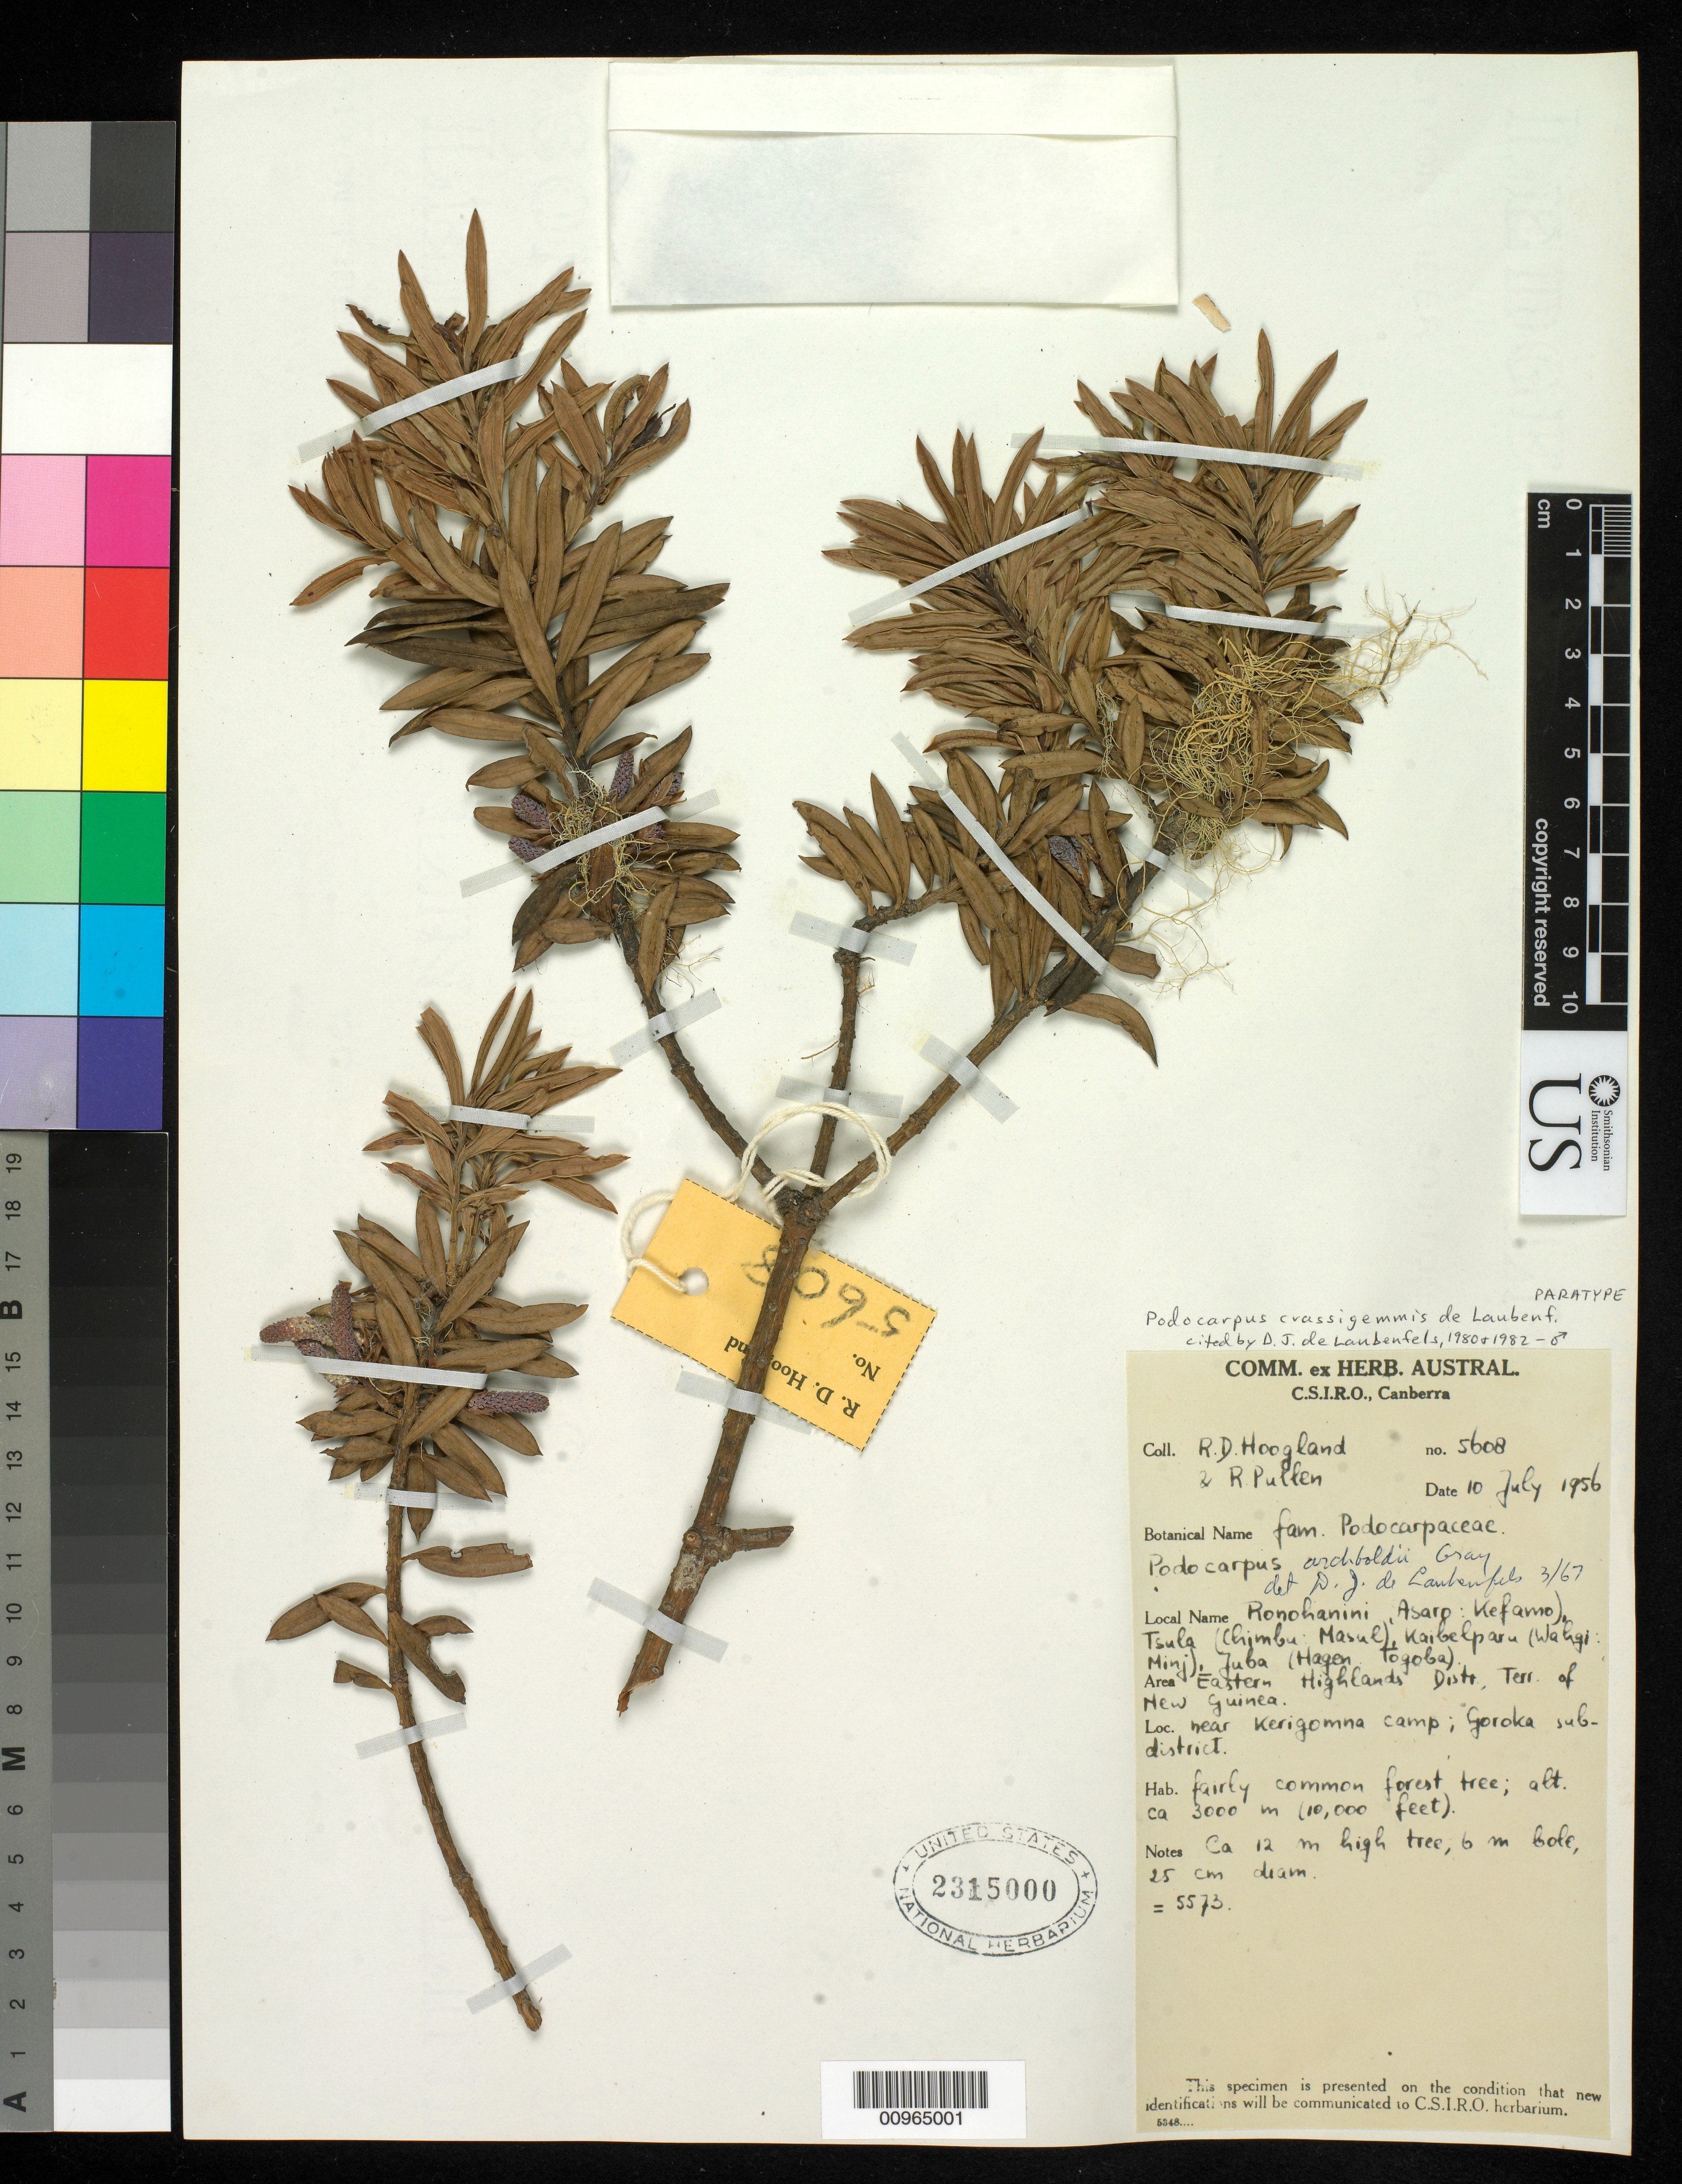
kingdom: Plantae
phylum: Tracheophyta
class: Pinopsida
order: Pinales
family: Podocarpaceae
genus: Podocarpus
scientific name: Podocarpus crassigemmis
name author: de Laub.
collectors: R. D. Hoogland & R. Pullen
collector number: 5608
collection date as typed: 10 Jul 1956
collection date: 1956-07-10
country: Papua New Guinea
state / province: Eastern Highlands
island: New Guinea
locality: Near Kerigomna camp; Goroka sub-district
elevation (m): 3000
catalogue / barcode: US 2315000